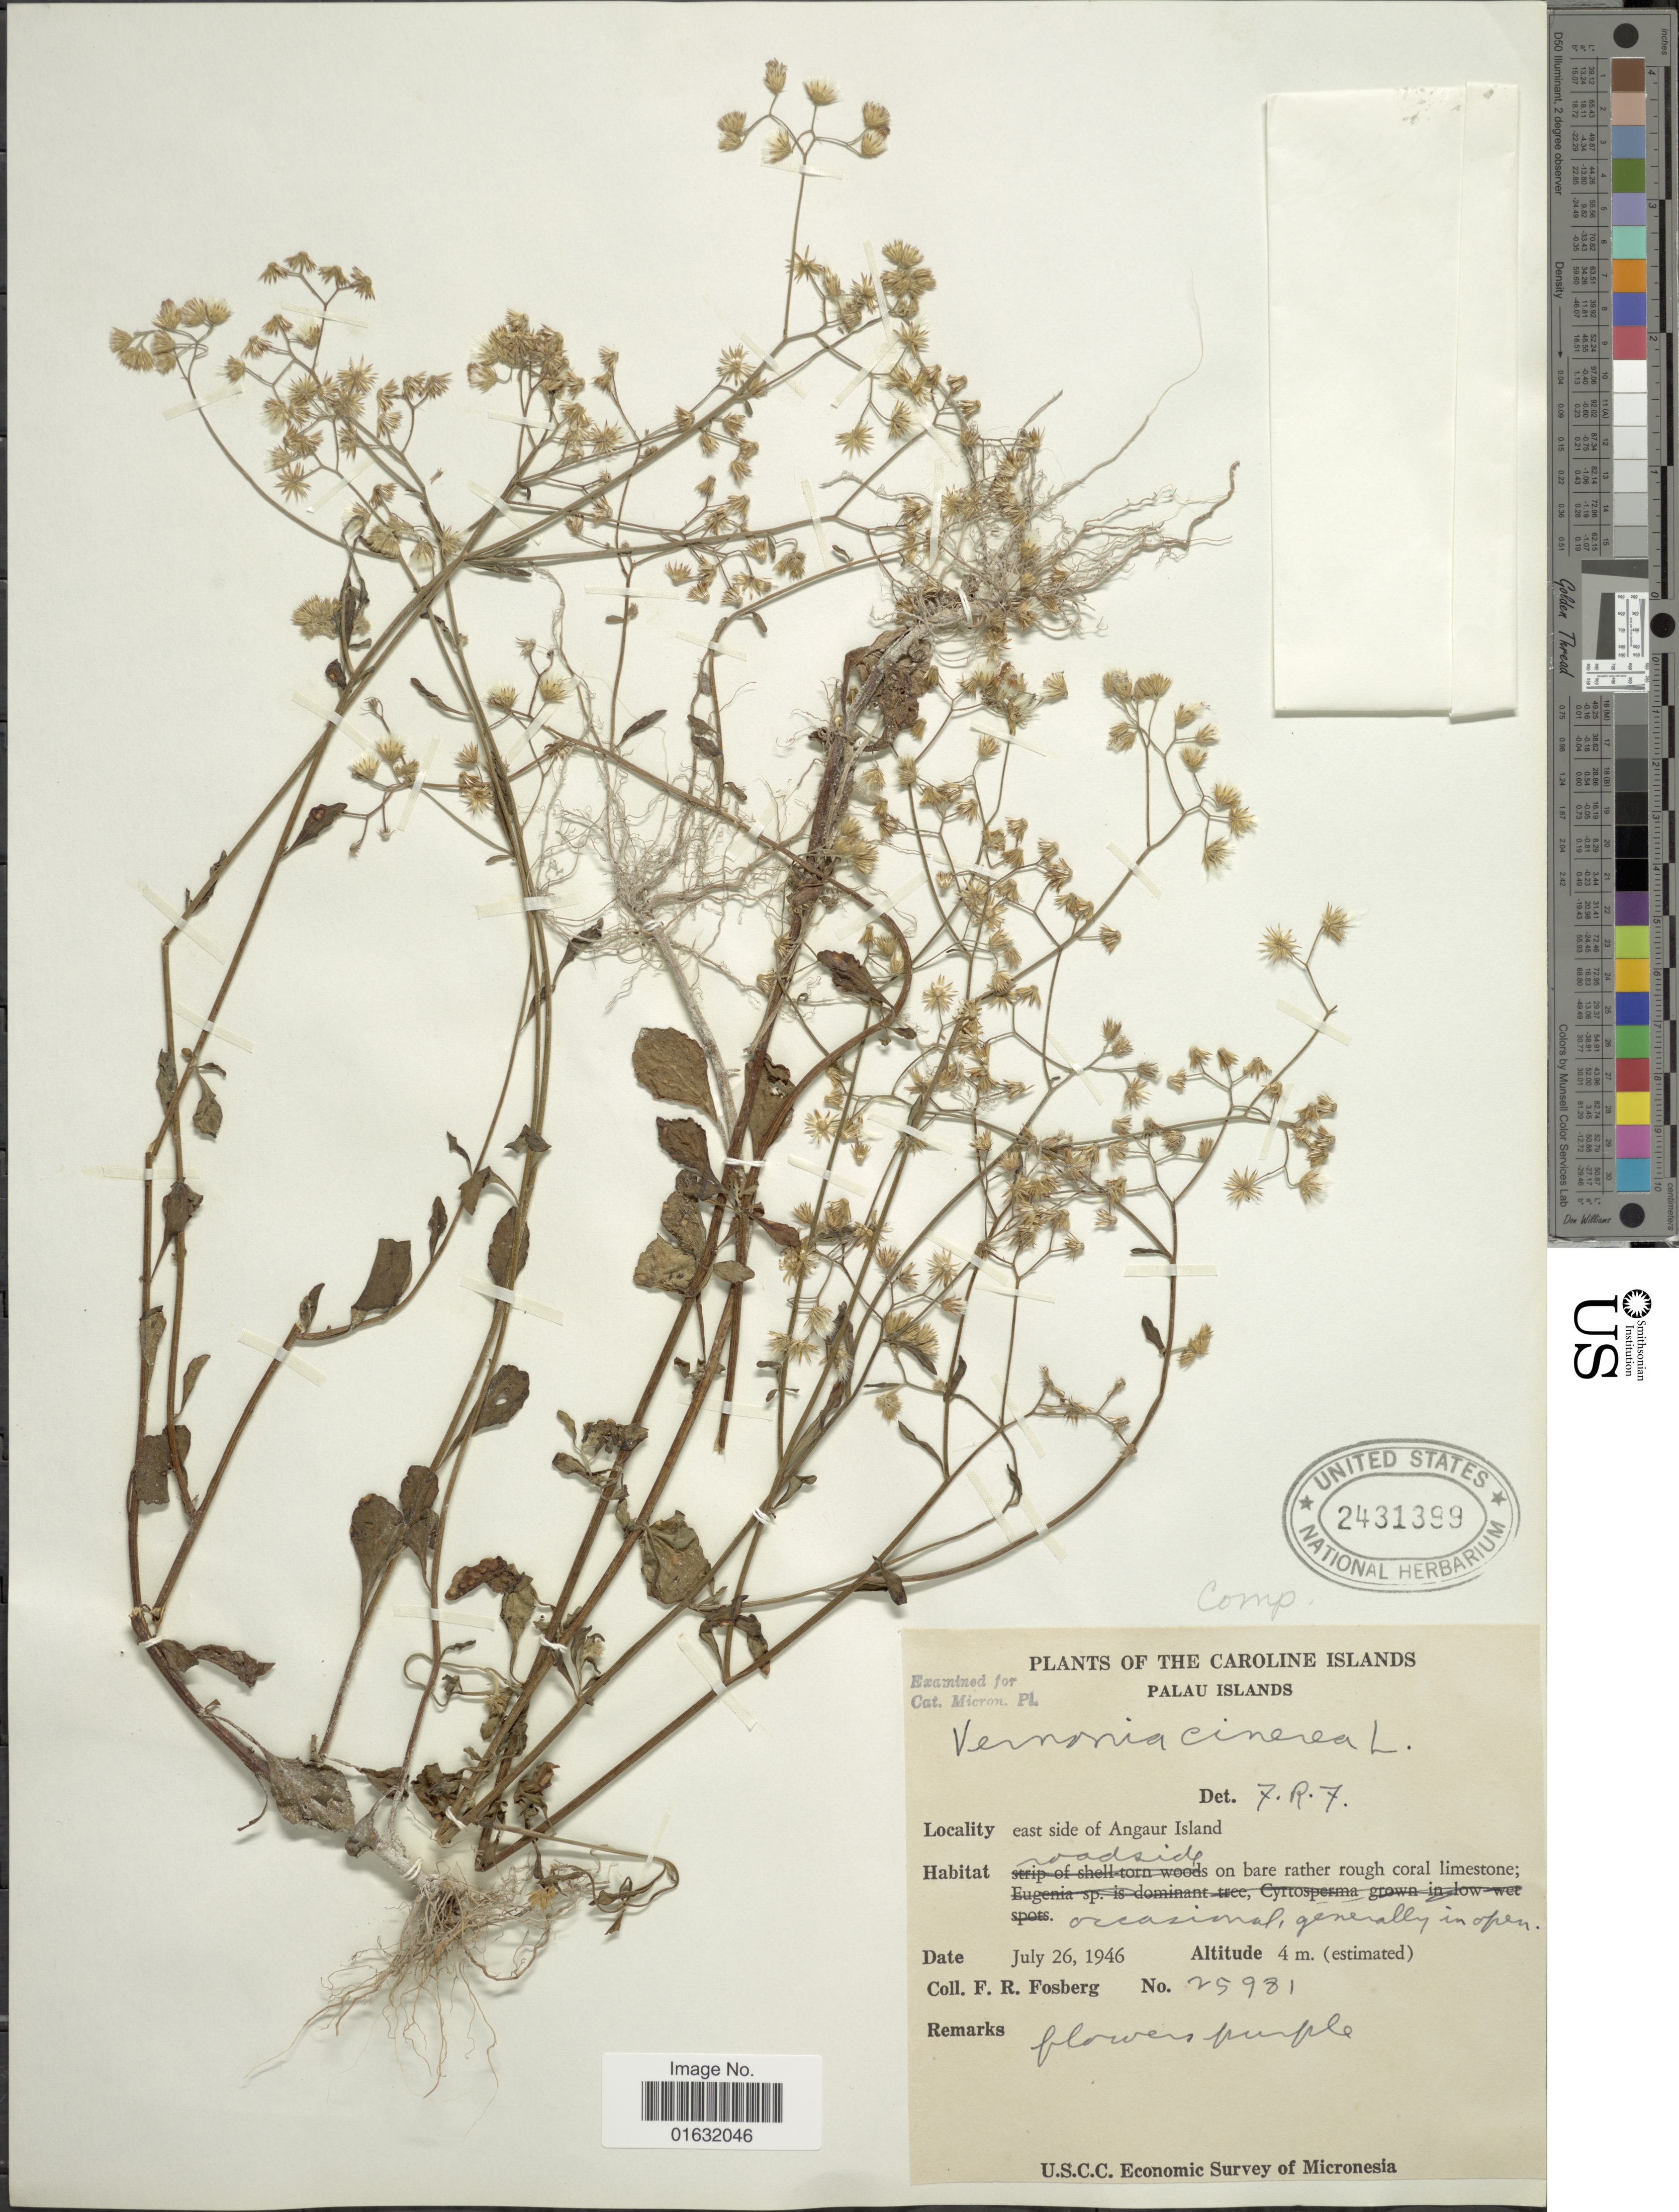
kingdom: Plantae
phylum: Tracheophyta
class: Magnoliopsida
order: Asterales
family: Asteraceae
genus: Cyanthillium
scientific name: Cyanthillium cinereum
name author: (L.) H. Rob.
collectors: F. R. Fosberg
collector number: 25981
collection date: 1946-07-26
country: Palau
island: Ngeaur [Angaur]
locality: Palau Islands, east side of Anguar Island.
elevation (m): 4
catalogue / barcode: US 2431399